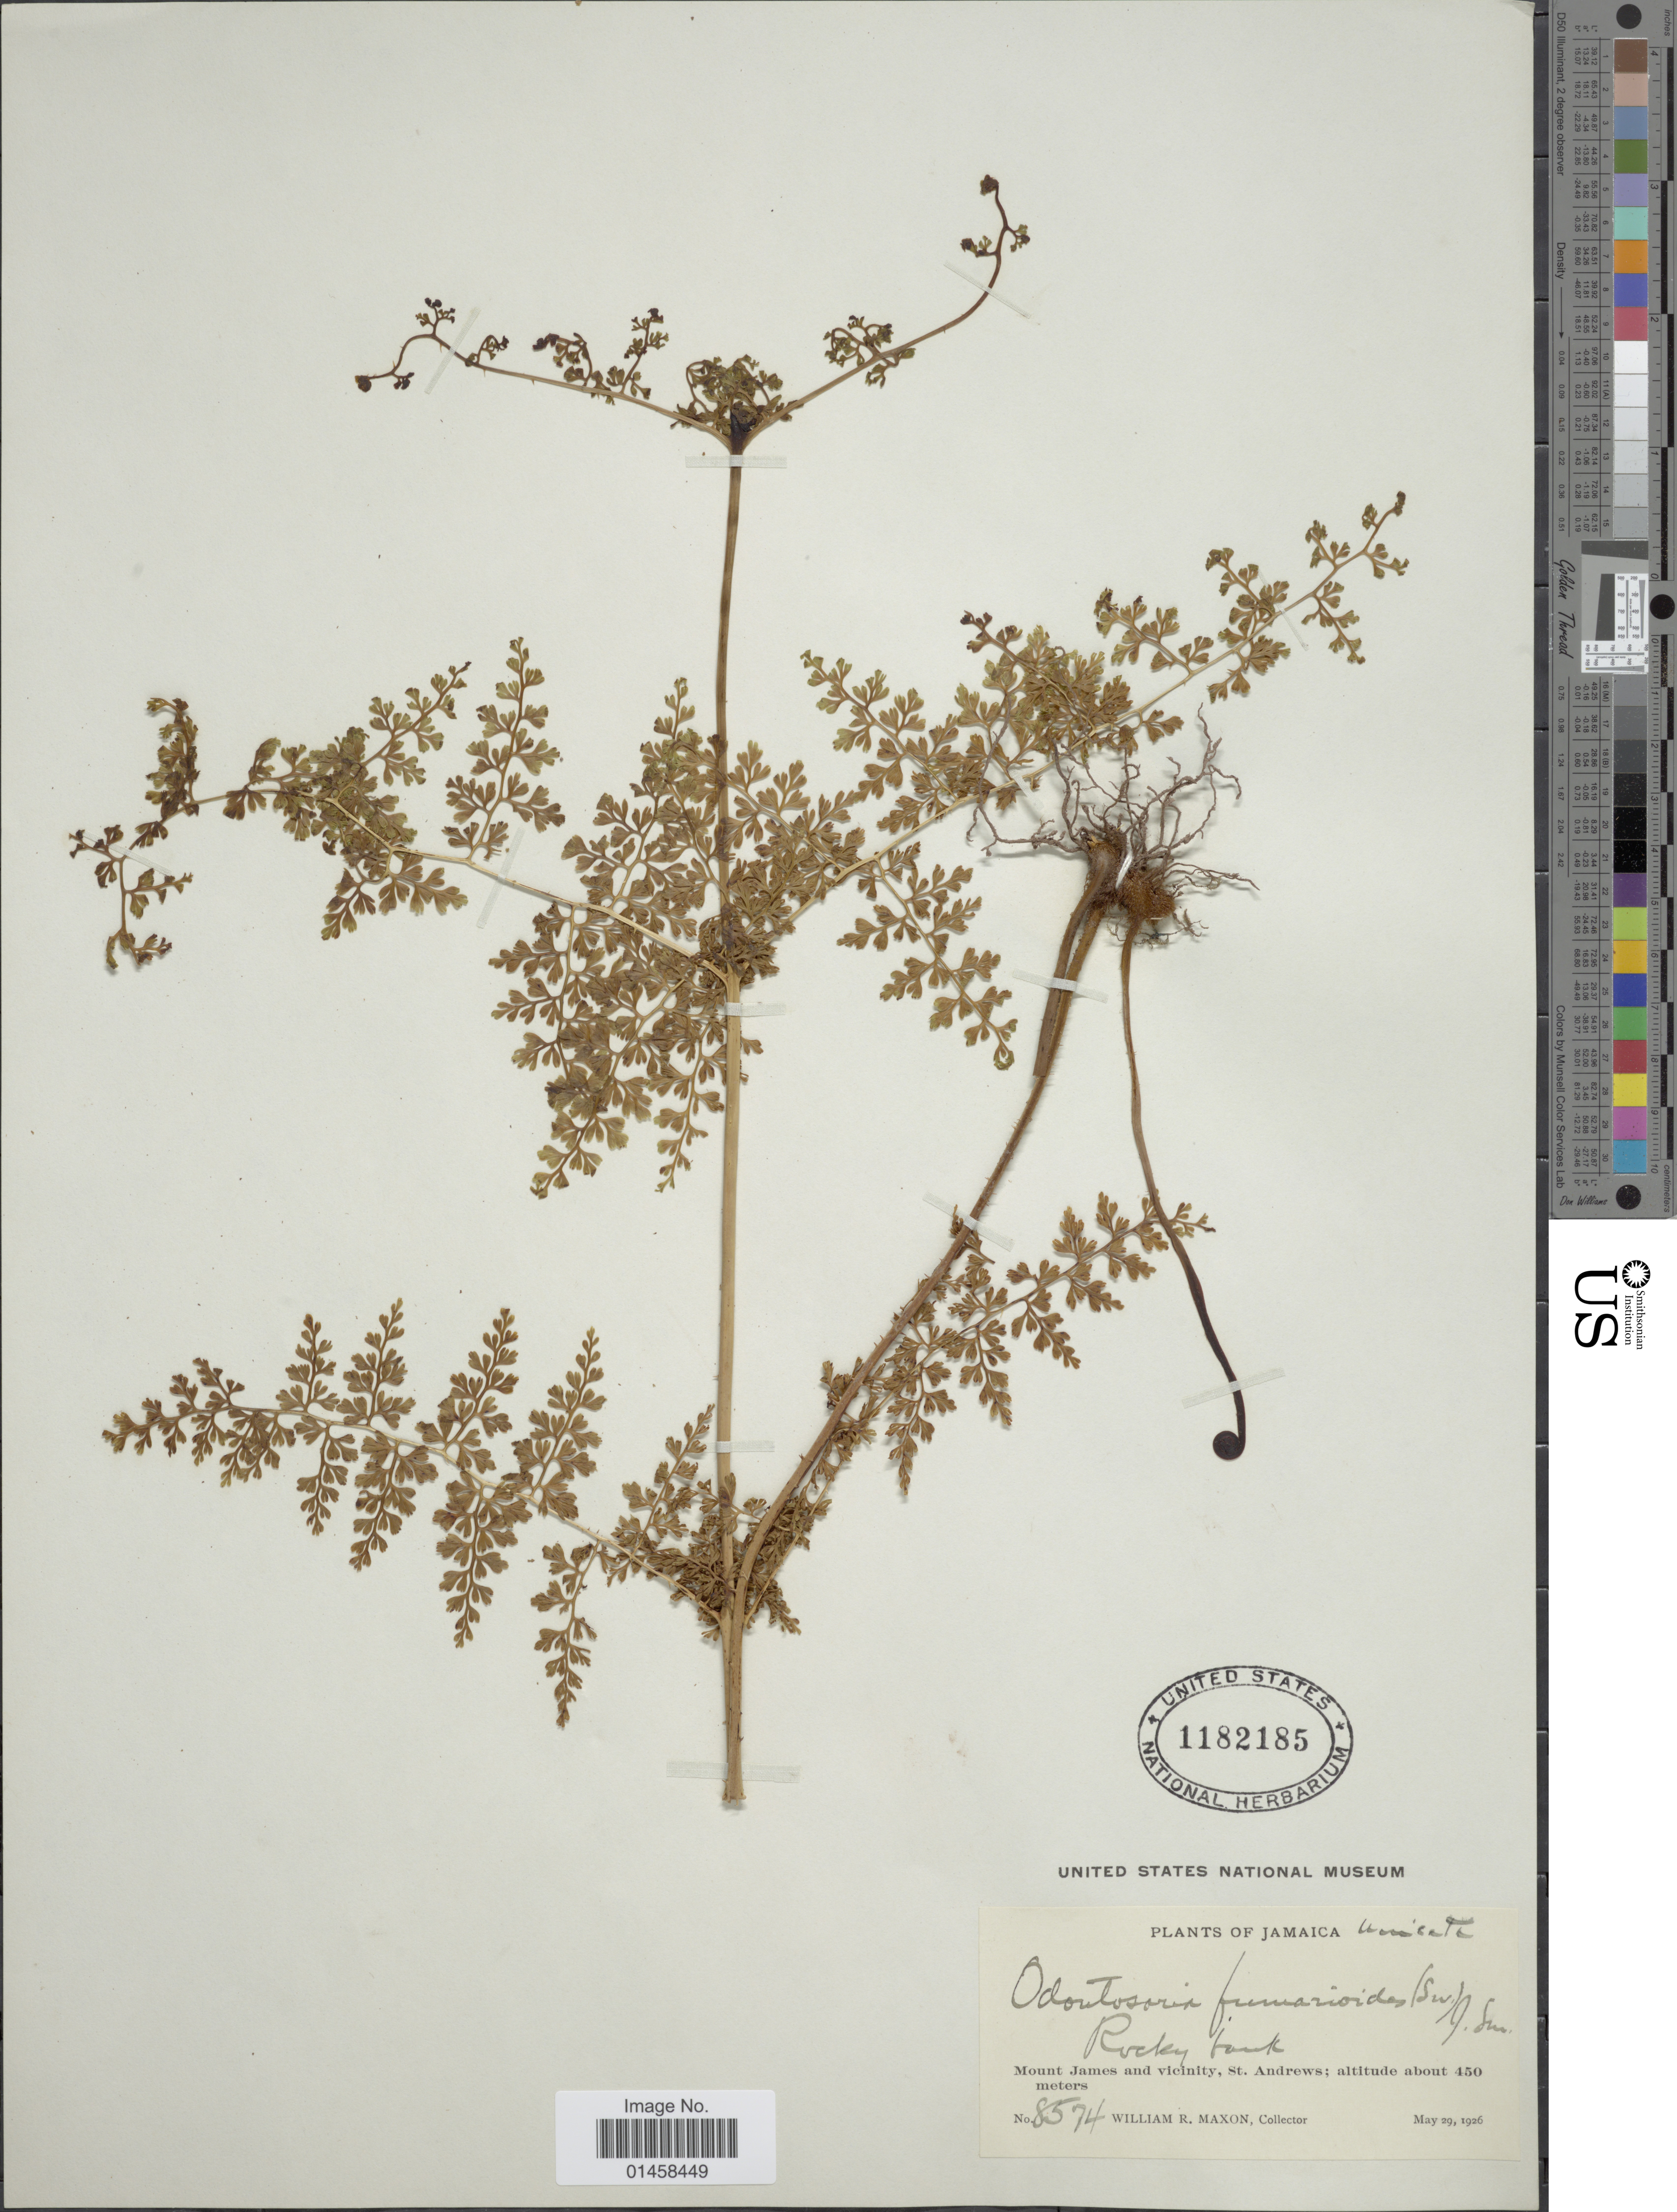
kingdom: Plantae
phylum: Tracheophyta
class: Polypodiopsida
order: Polypodiales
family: Lindsaeaceae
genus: Odontosoria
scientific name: Odontosoria fumarioides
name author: (Sw.) J. Sm.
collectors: W. R. Maxon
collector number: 8574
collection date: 1926-05-29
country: Jamaica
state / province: Saint Andrew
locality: Mount James and vicinity, St. Andrews, Rocky track.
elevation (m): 450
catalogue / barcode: US 1182185